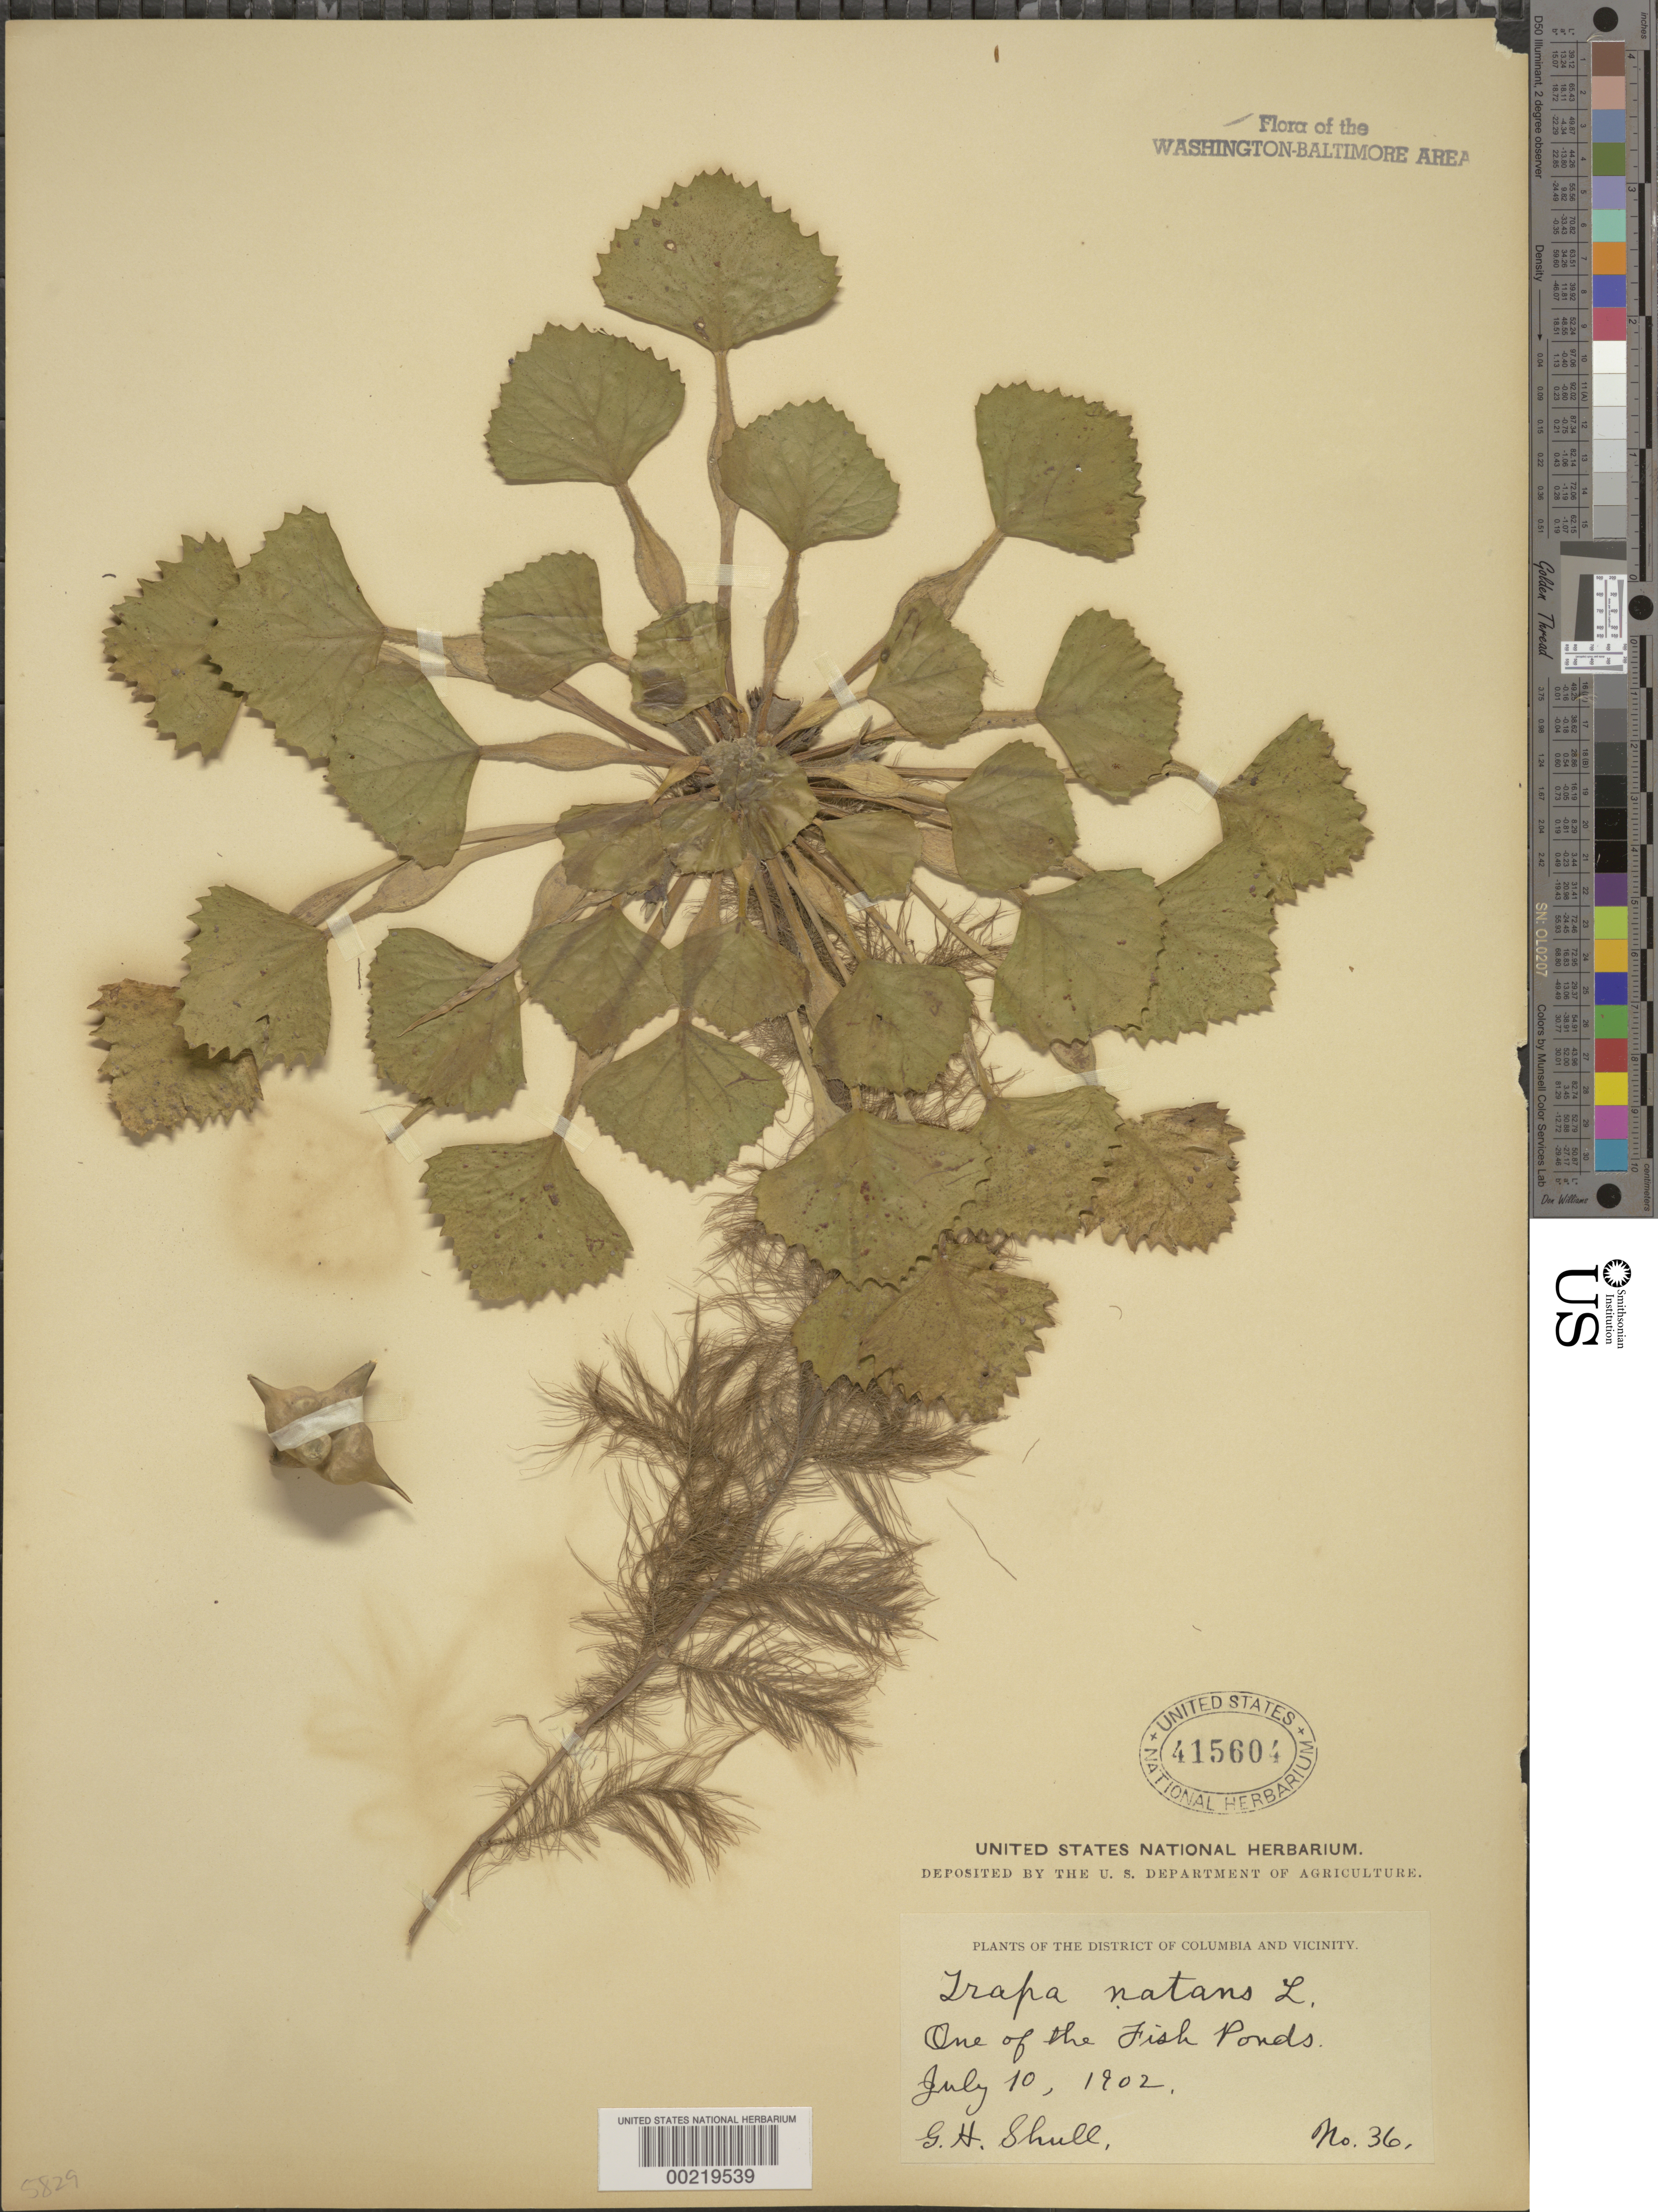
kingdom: Plantae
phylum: Tracheophyta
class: Magnoliopsida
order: Myrtales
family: Lythraceae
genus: Trapa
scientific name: Trapa natans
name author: L.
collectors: G. H. Shull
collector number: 36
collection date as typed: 10 Jul 1902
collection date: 1902-07-10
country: United States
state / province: District of Columbia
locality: Fish Ponds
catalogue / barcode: US 415604